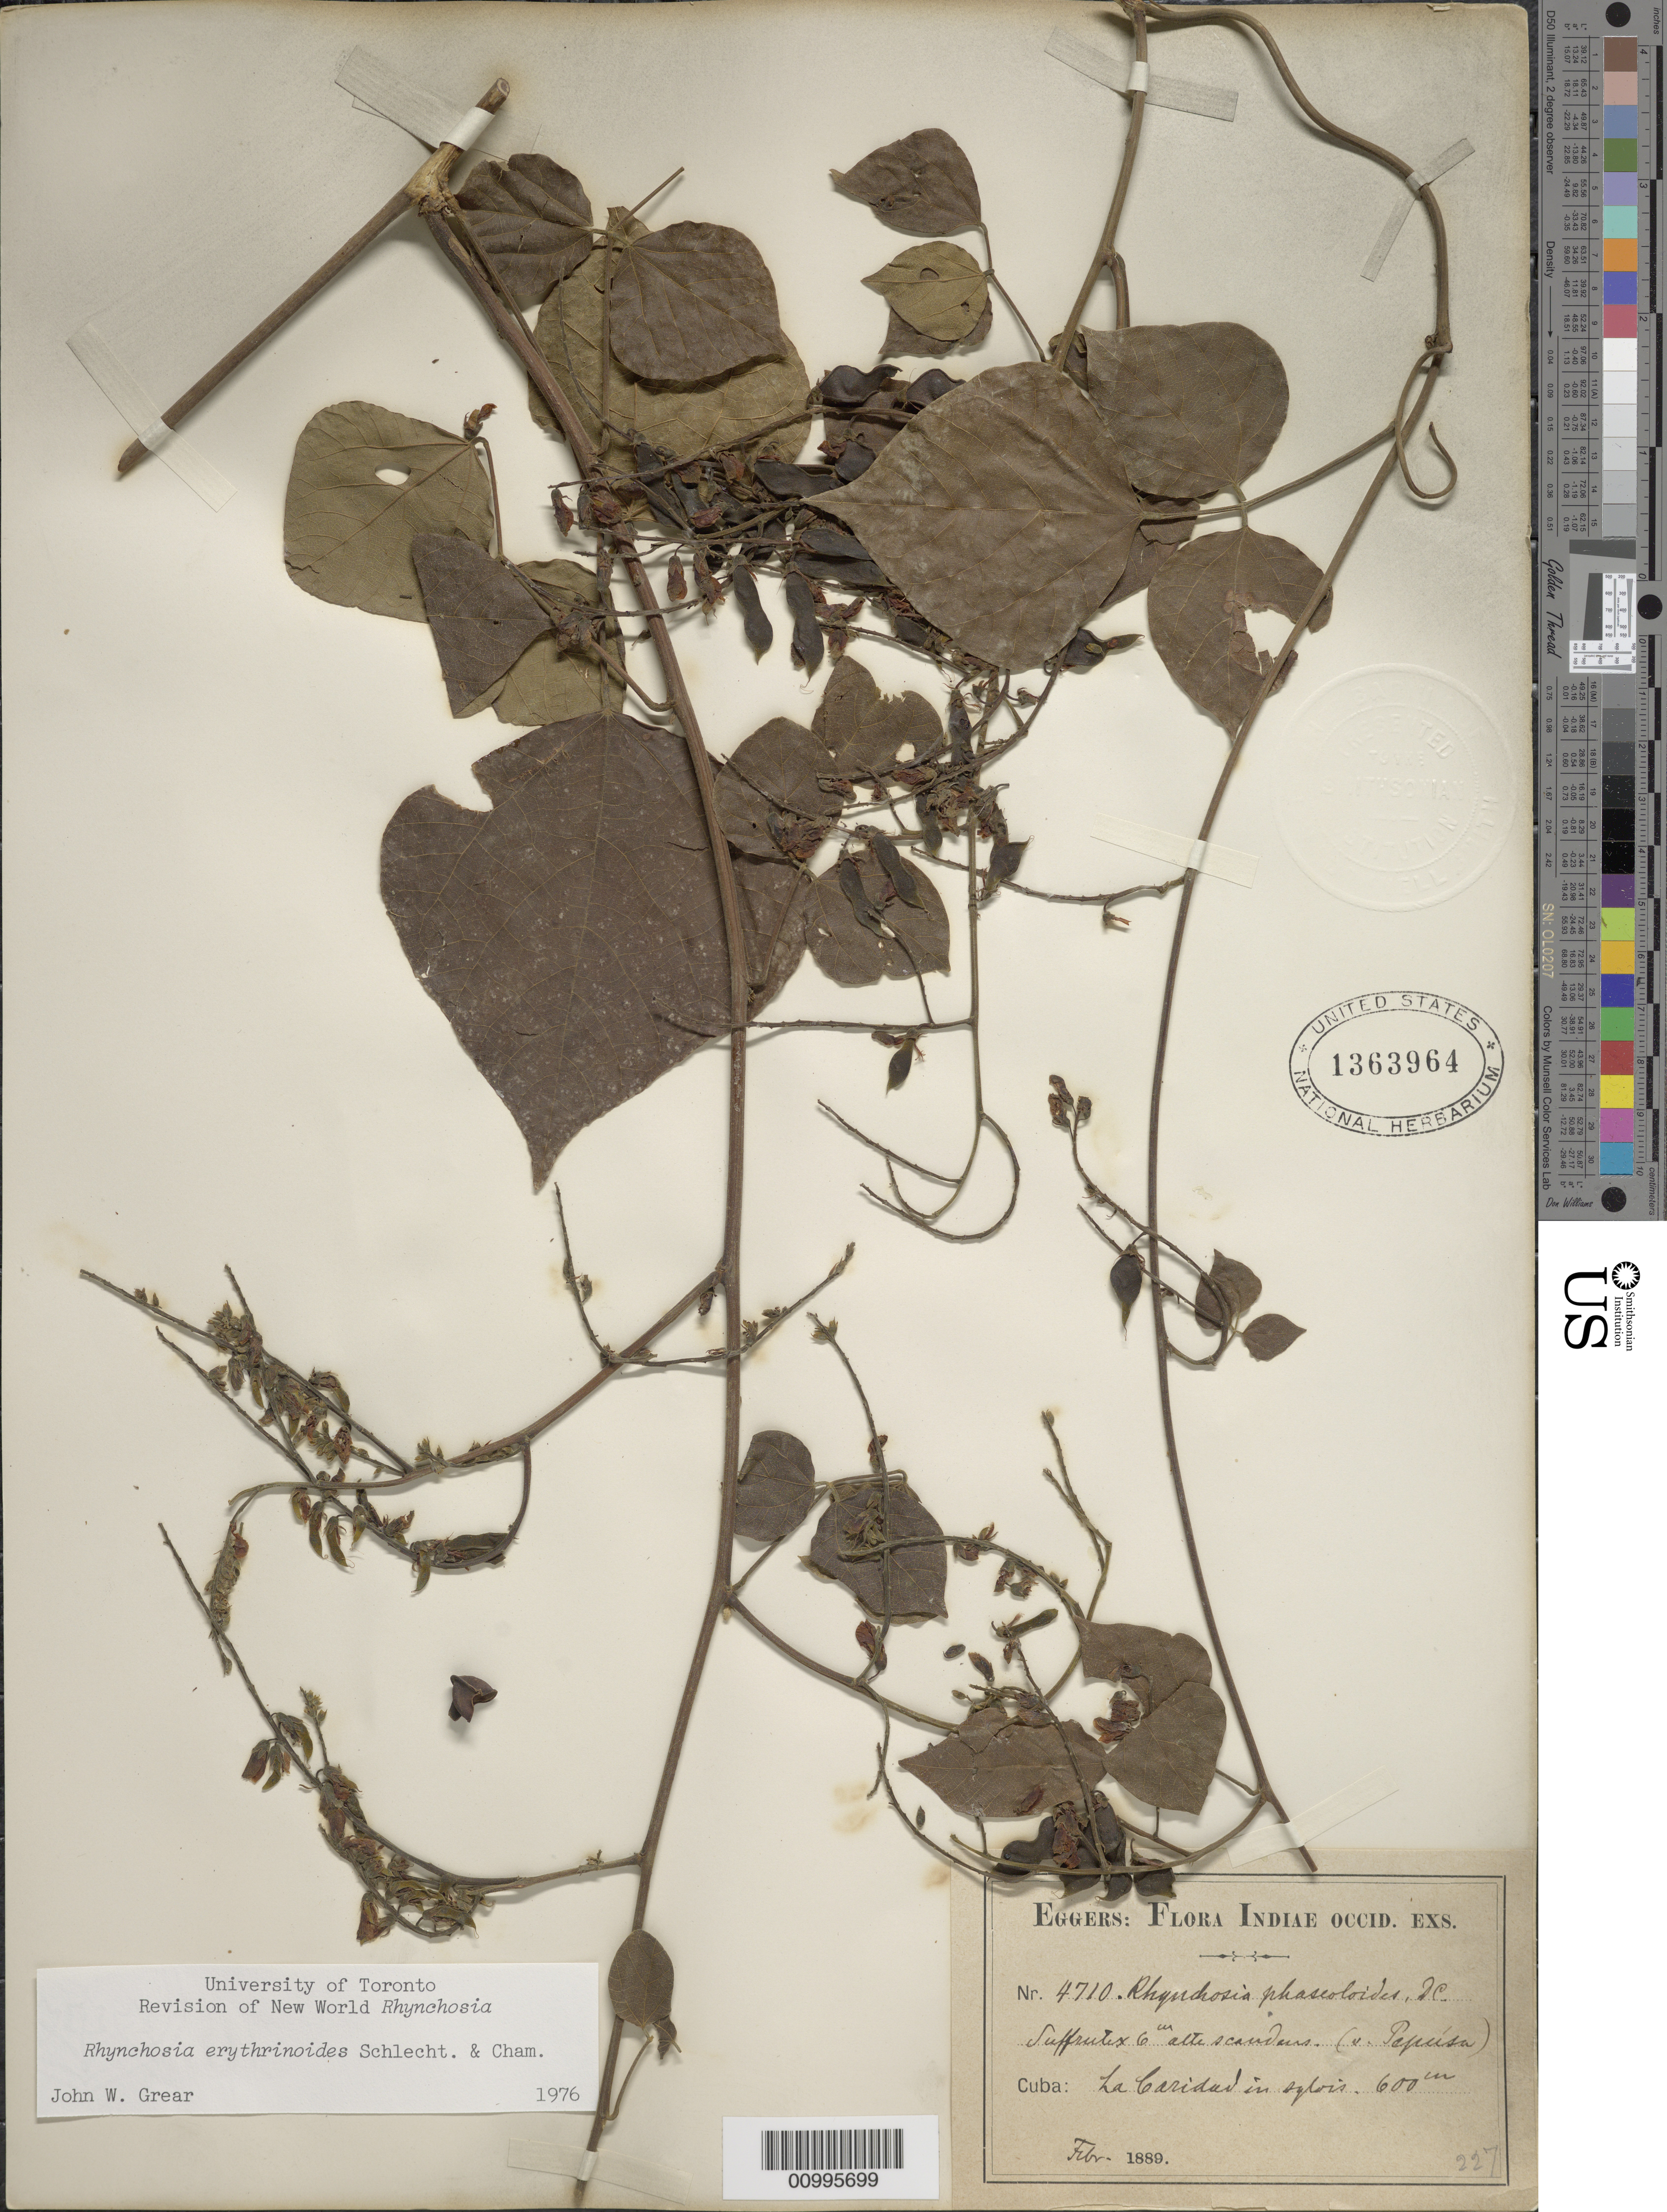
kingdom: Plantae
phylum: Tracheophyta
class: Magnoliopsida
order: Fabales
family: Fabaceae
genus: Rhynchosia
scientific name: Rhynchosia erythrinoides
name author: Schltdl. & Cham.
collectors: H. F. A. von Eggers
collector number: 4710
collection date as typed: Feb 1889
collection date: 1889-02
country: Cuba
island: Cuba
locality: La Caridad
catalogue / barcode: US 1363964